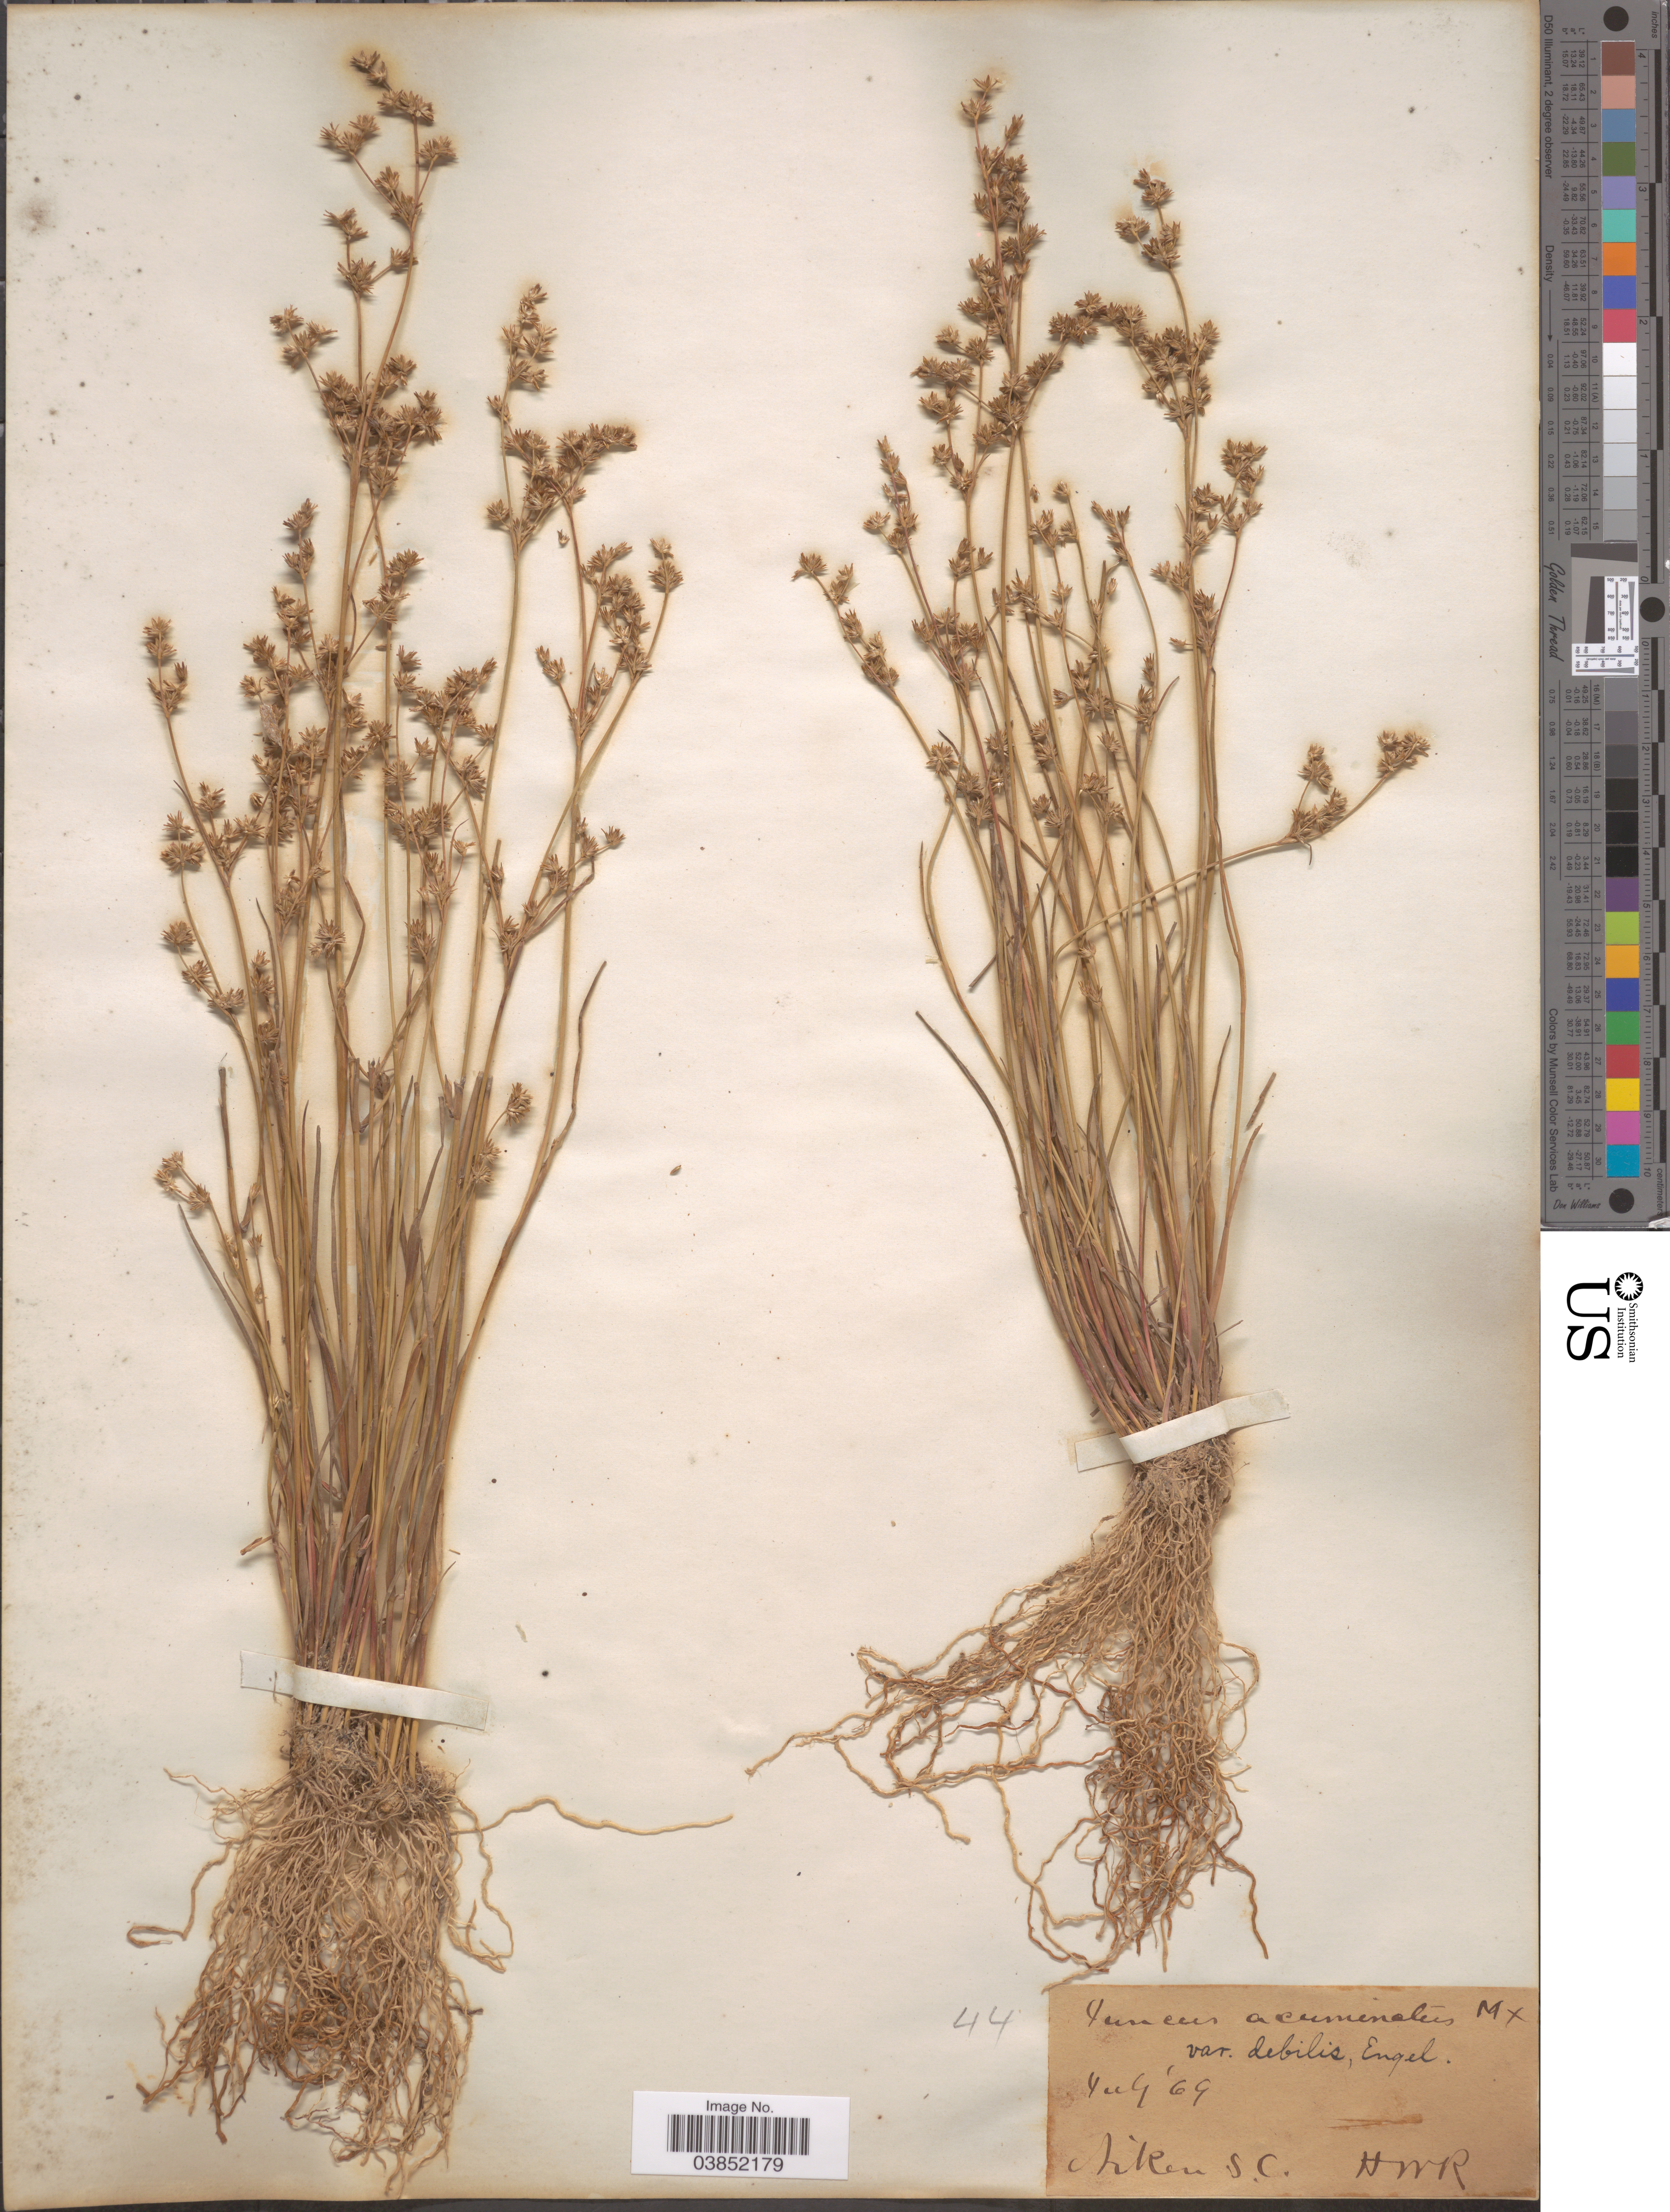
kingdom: Plantae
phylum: Tracheophyta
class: Liliopsida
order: Poales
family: Juncaceae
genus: Juncus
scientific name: Juncus debilis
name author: A. Gray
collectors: H. W. R.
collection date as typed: Transcribed d/m/y: /7/69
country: United States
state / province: South Carolina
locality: Aiken.